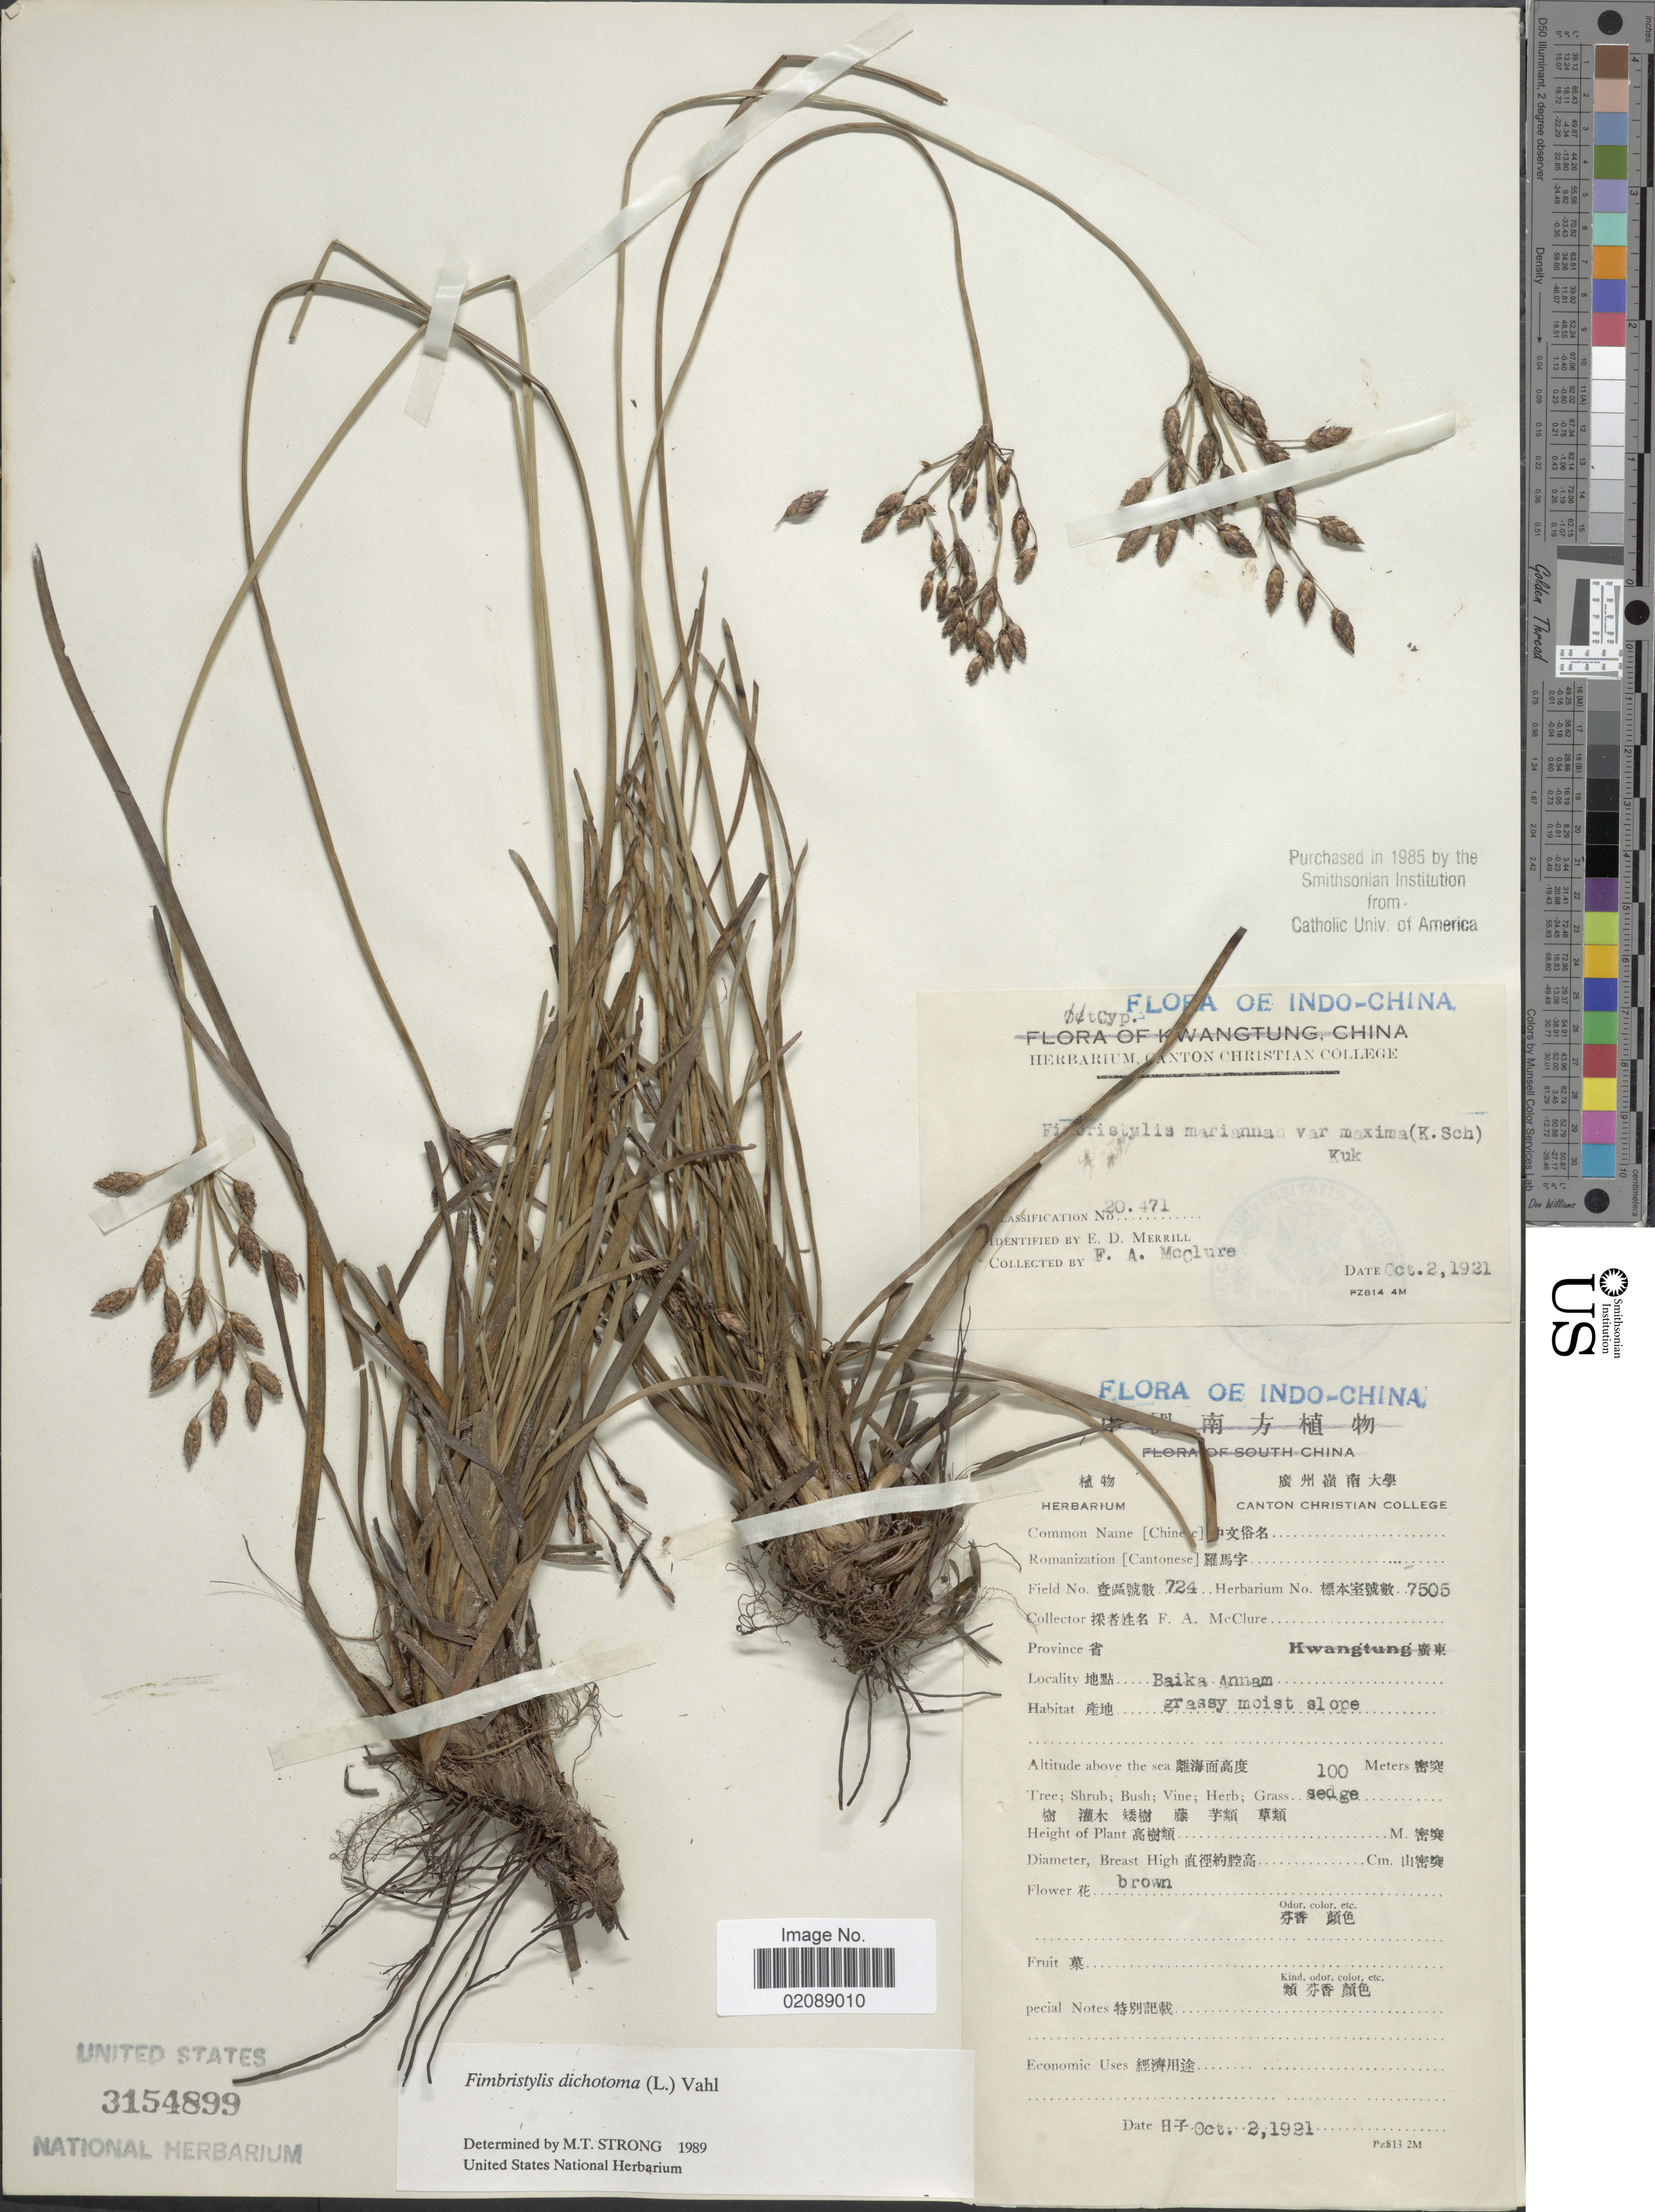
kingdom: Plantae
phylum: Tracheophyta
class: Liliopsida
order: Poales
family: Cyperaceae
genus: Fimbristylis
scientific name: Fimbristylis dichotoma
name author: (L.) Vahl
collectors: F. A. McClure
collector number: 724/7505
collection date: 1921-10-02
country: Vietnam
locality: Indo-Chino, Baika Annam, grassy moist slope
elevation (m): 100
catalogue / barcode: US 3154899